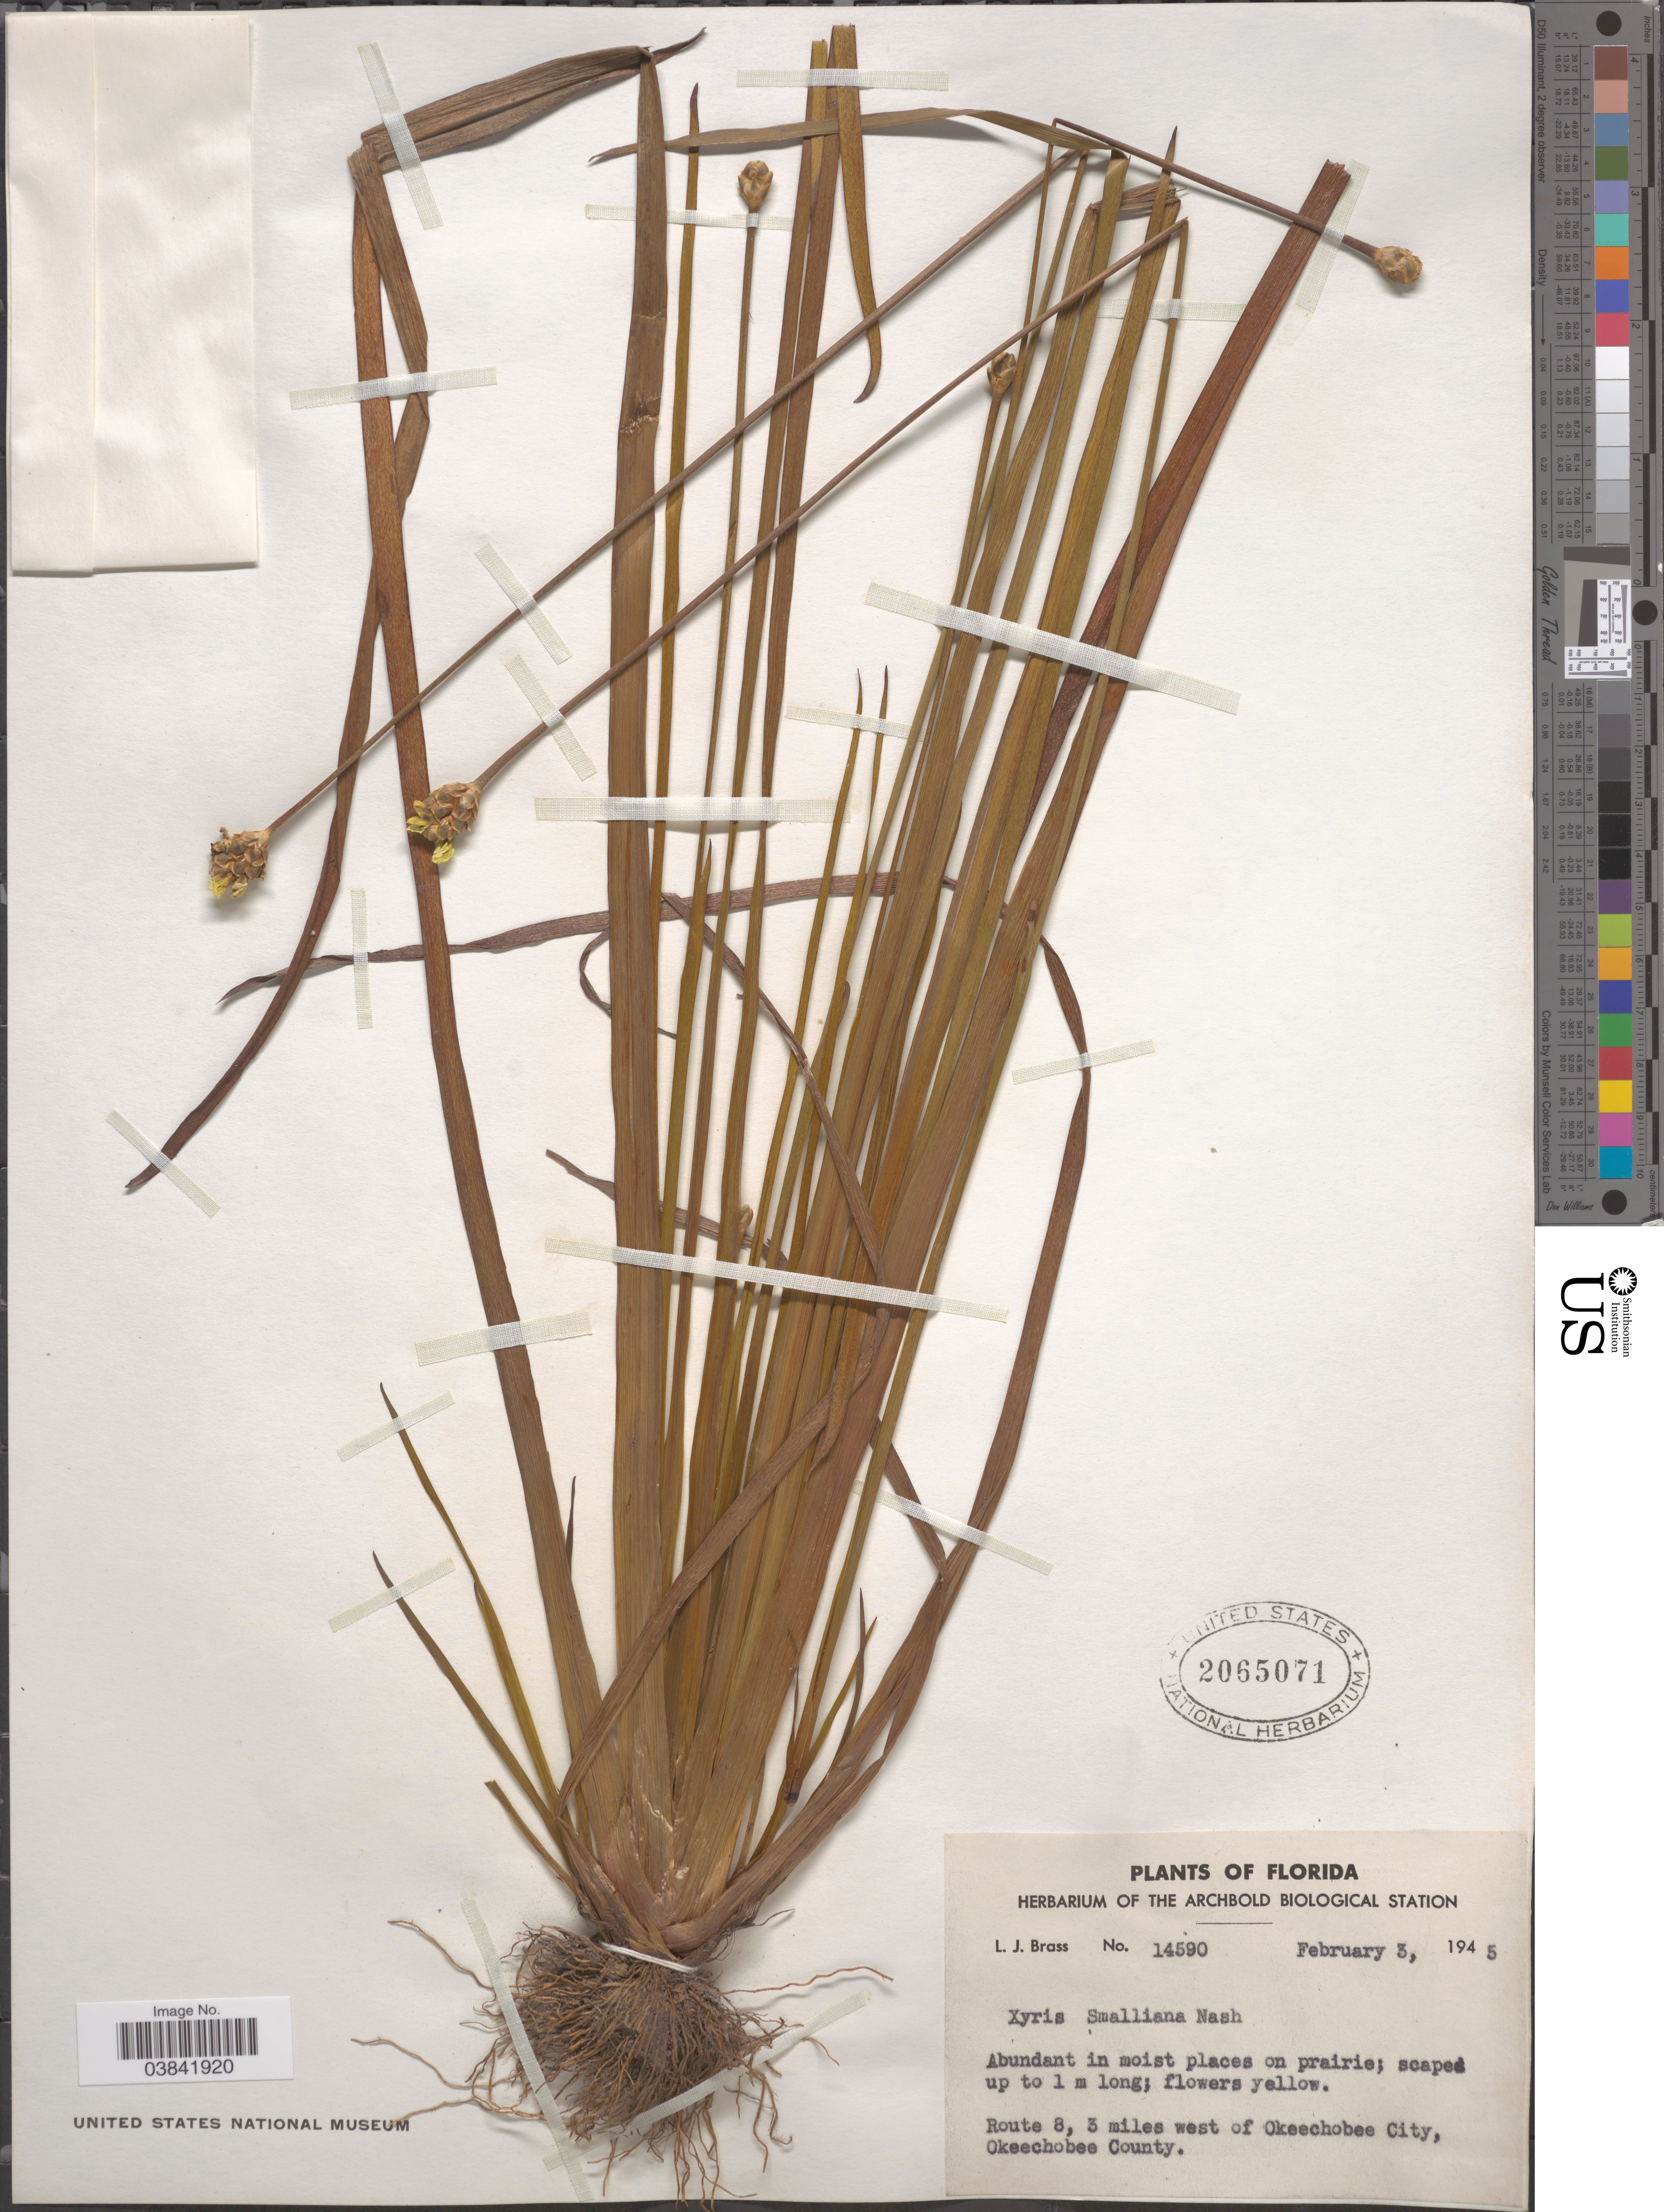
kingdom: Plantae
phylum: Tracheophyta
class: Liliopsida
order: Poales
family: Xyridaceae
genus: Xyris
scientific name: Xyris smalliana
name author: Nash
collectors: L. J. Brass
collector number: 14590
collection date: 1945-02-03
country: United States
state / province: Florida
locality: Route 8, 3 miles west of Okeechobee City, Okeechobee County.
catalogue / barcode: US 2065071